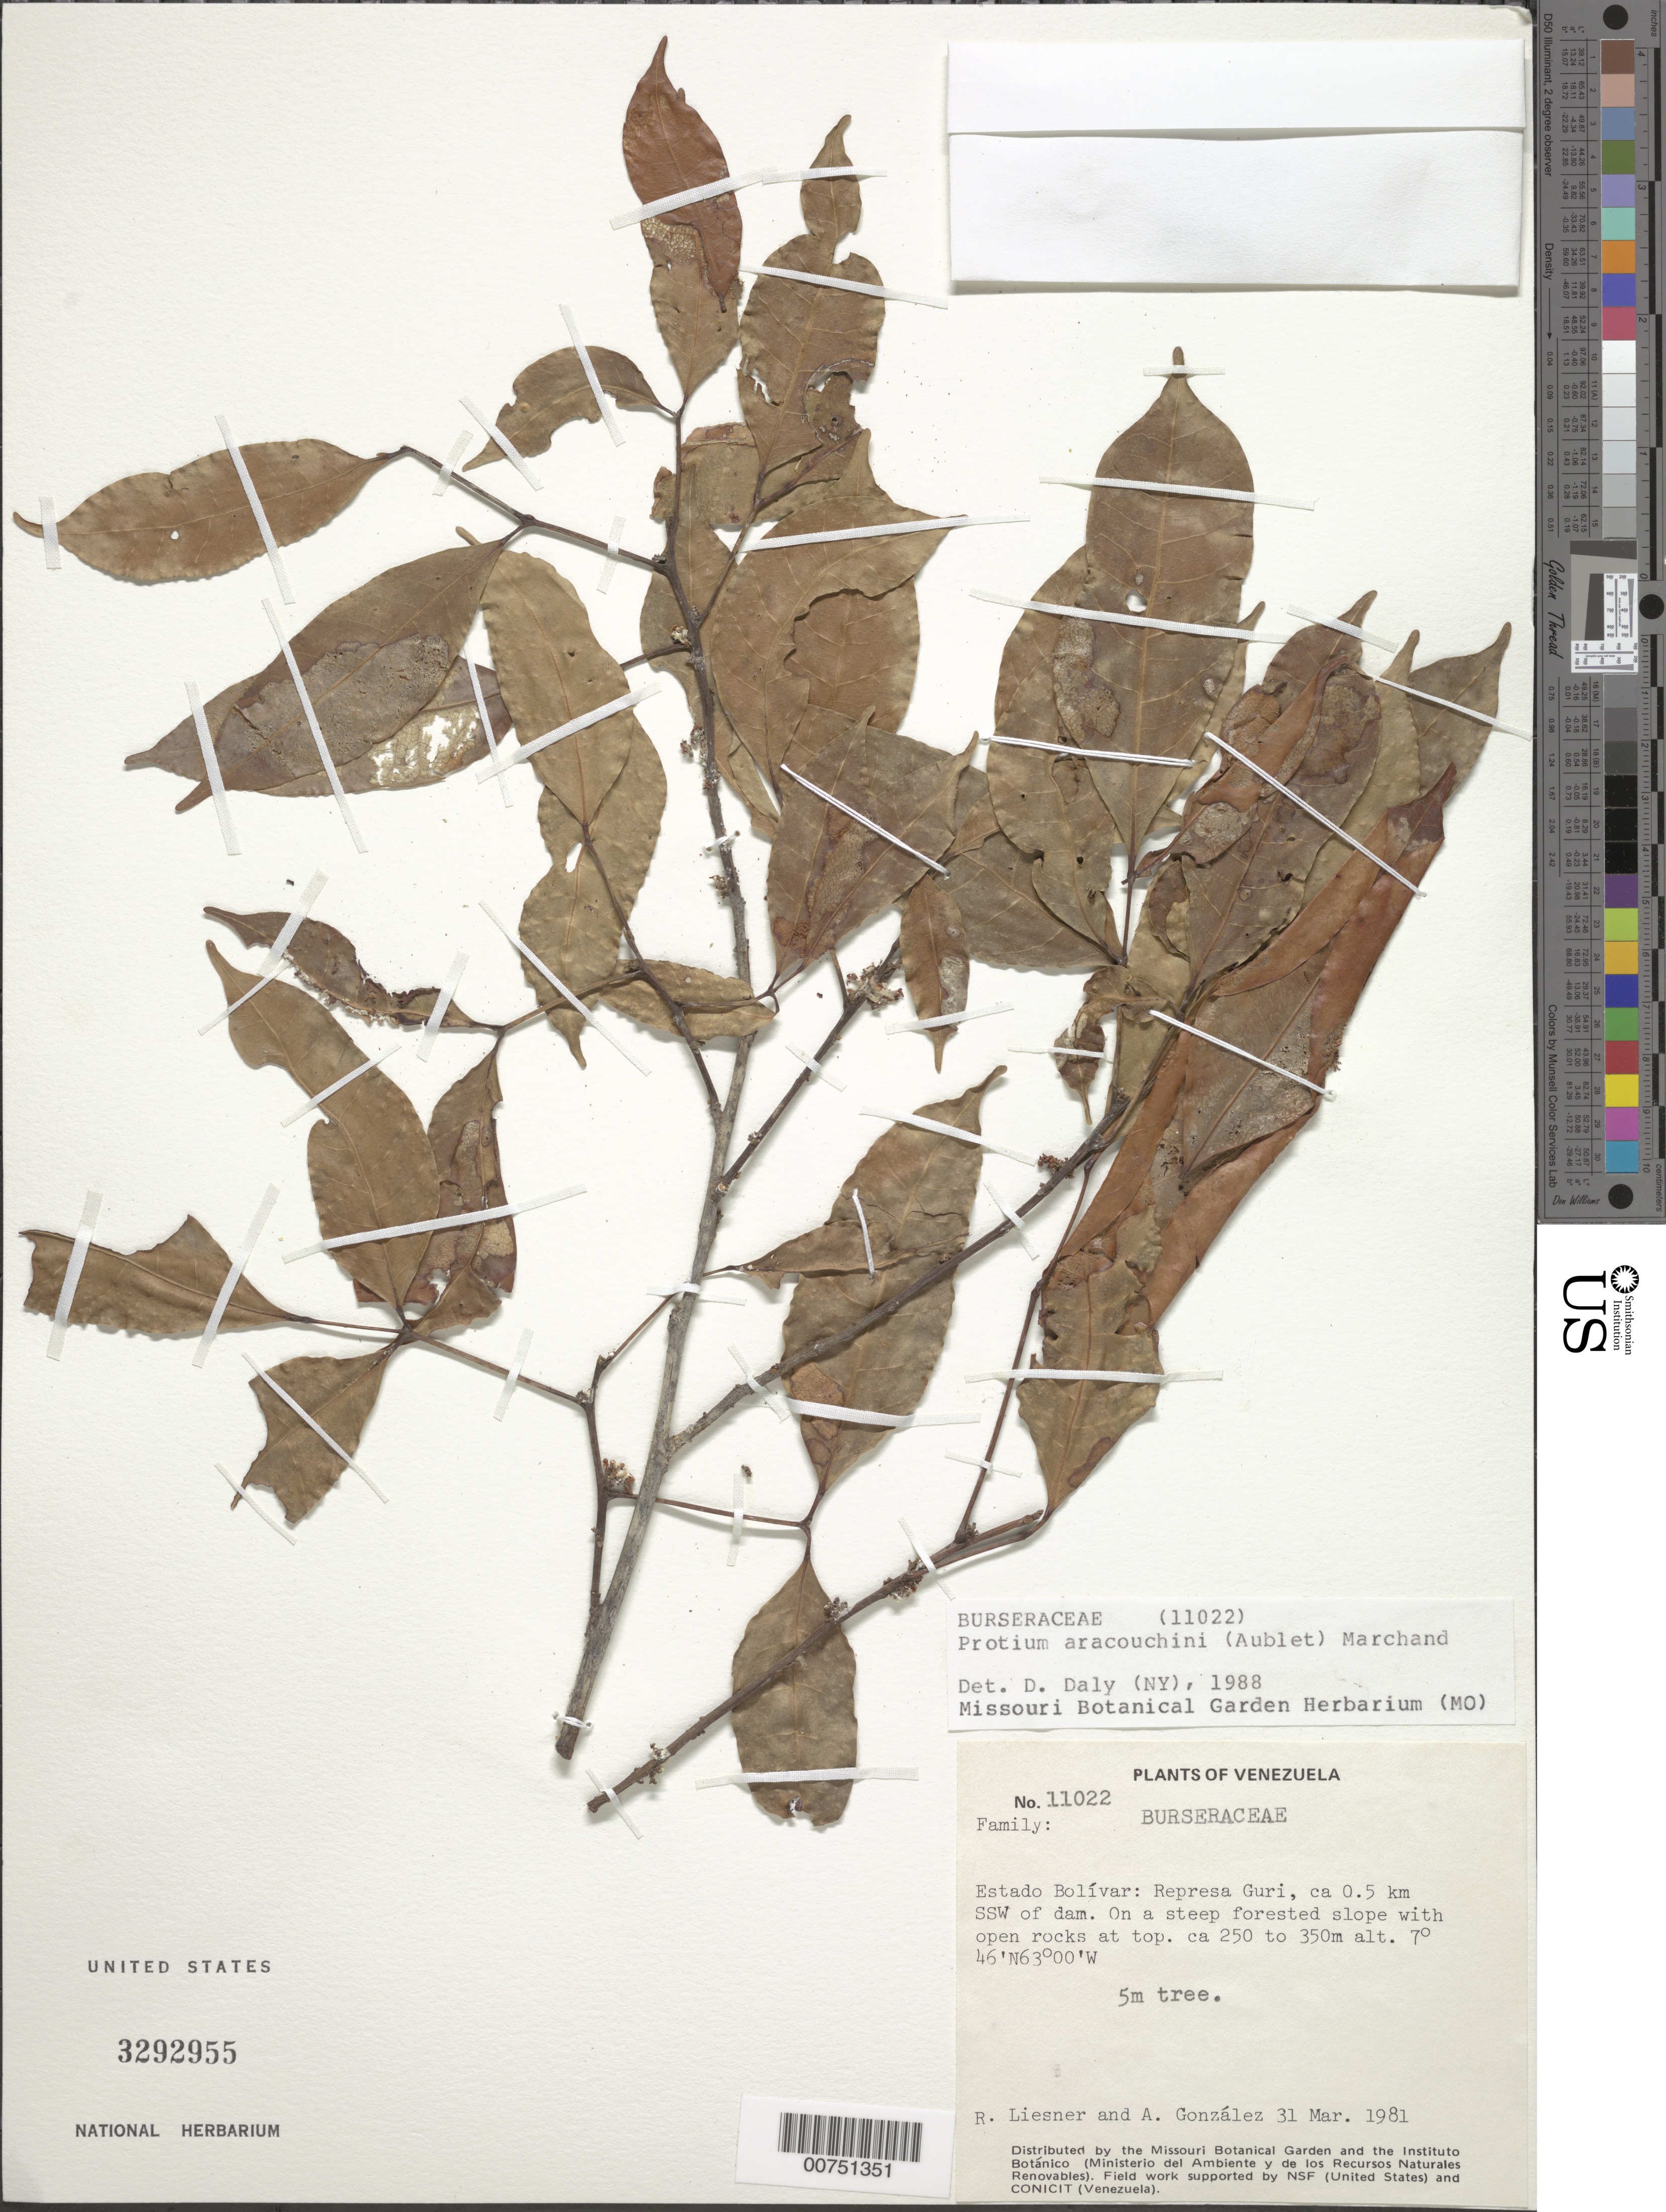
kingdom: Plantae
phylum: Tracheophyta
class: Magnoliopsida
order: Sapindales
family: Burseraceae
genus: Protium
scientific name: Protium aracouchini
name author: (Aubl.) Marchand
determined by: Daly, D. C.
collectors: R. L. Liesner & A. C. González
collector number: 11022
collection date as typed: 31-Mar-81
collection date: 1981-03-31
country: Venezuela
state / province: Bolívar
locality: Represa Guri, ca 0.5 km SSW of dam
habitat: Steep forested slope with open rocks at top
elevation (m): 250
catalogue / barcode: US 3292955